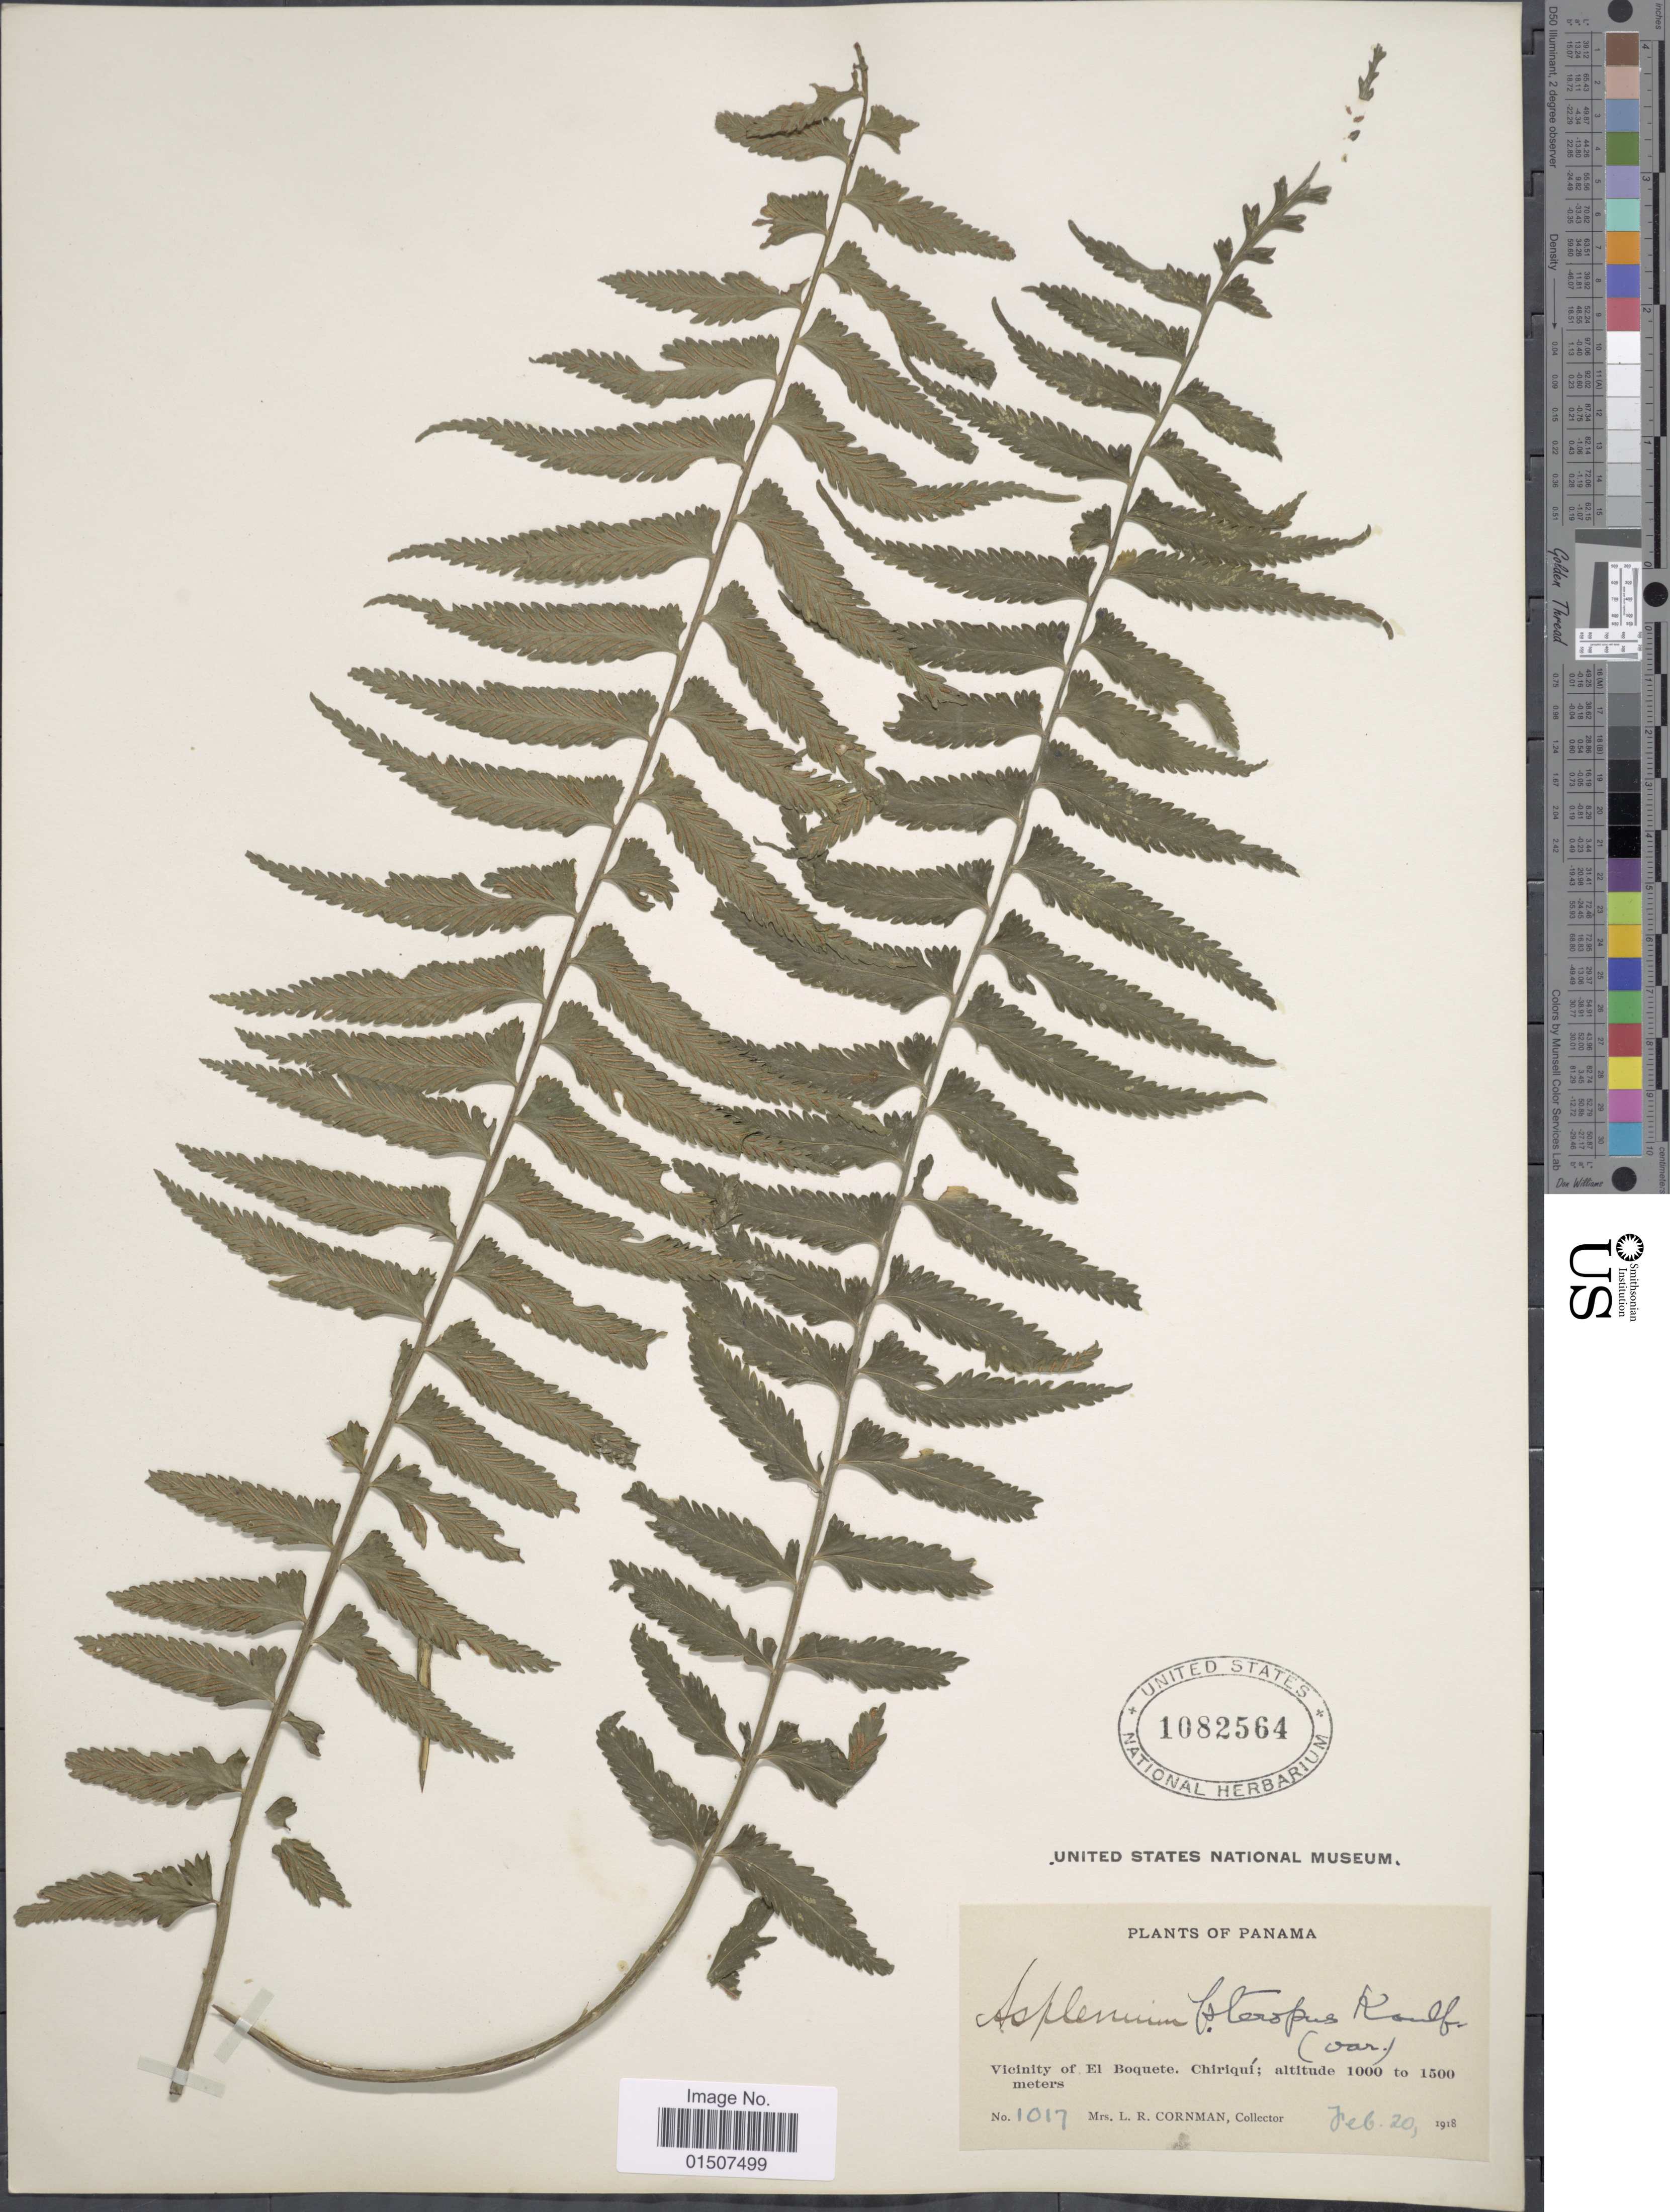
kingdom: Plantae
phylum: Tracheophyta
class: Polypodiopsida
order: Polypodiales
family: Aspleniaceae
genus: Asplenium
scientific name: Asplenium pululahuae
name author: Sodiro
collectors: L. Cornman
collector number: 1017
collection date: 1918-02-20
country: Panama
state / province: Chiriqui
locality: Vicinity of El Boquete. Chiriqui.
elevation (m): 1000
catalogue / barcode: US 1082564